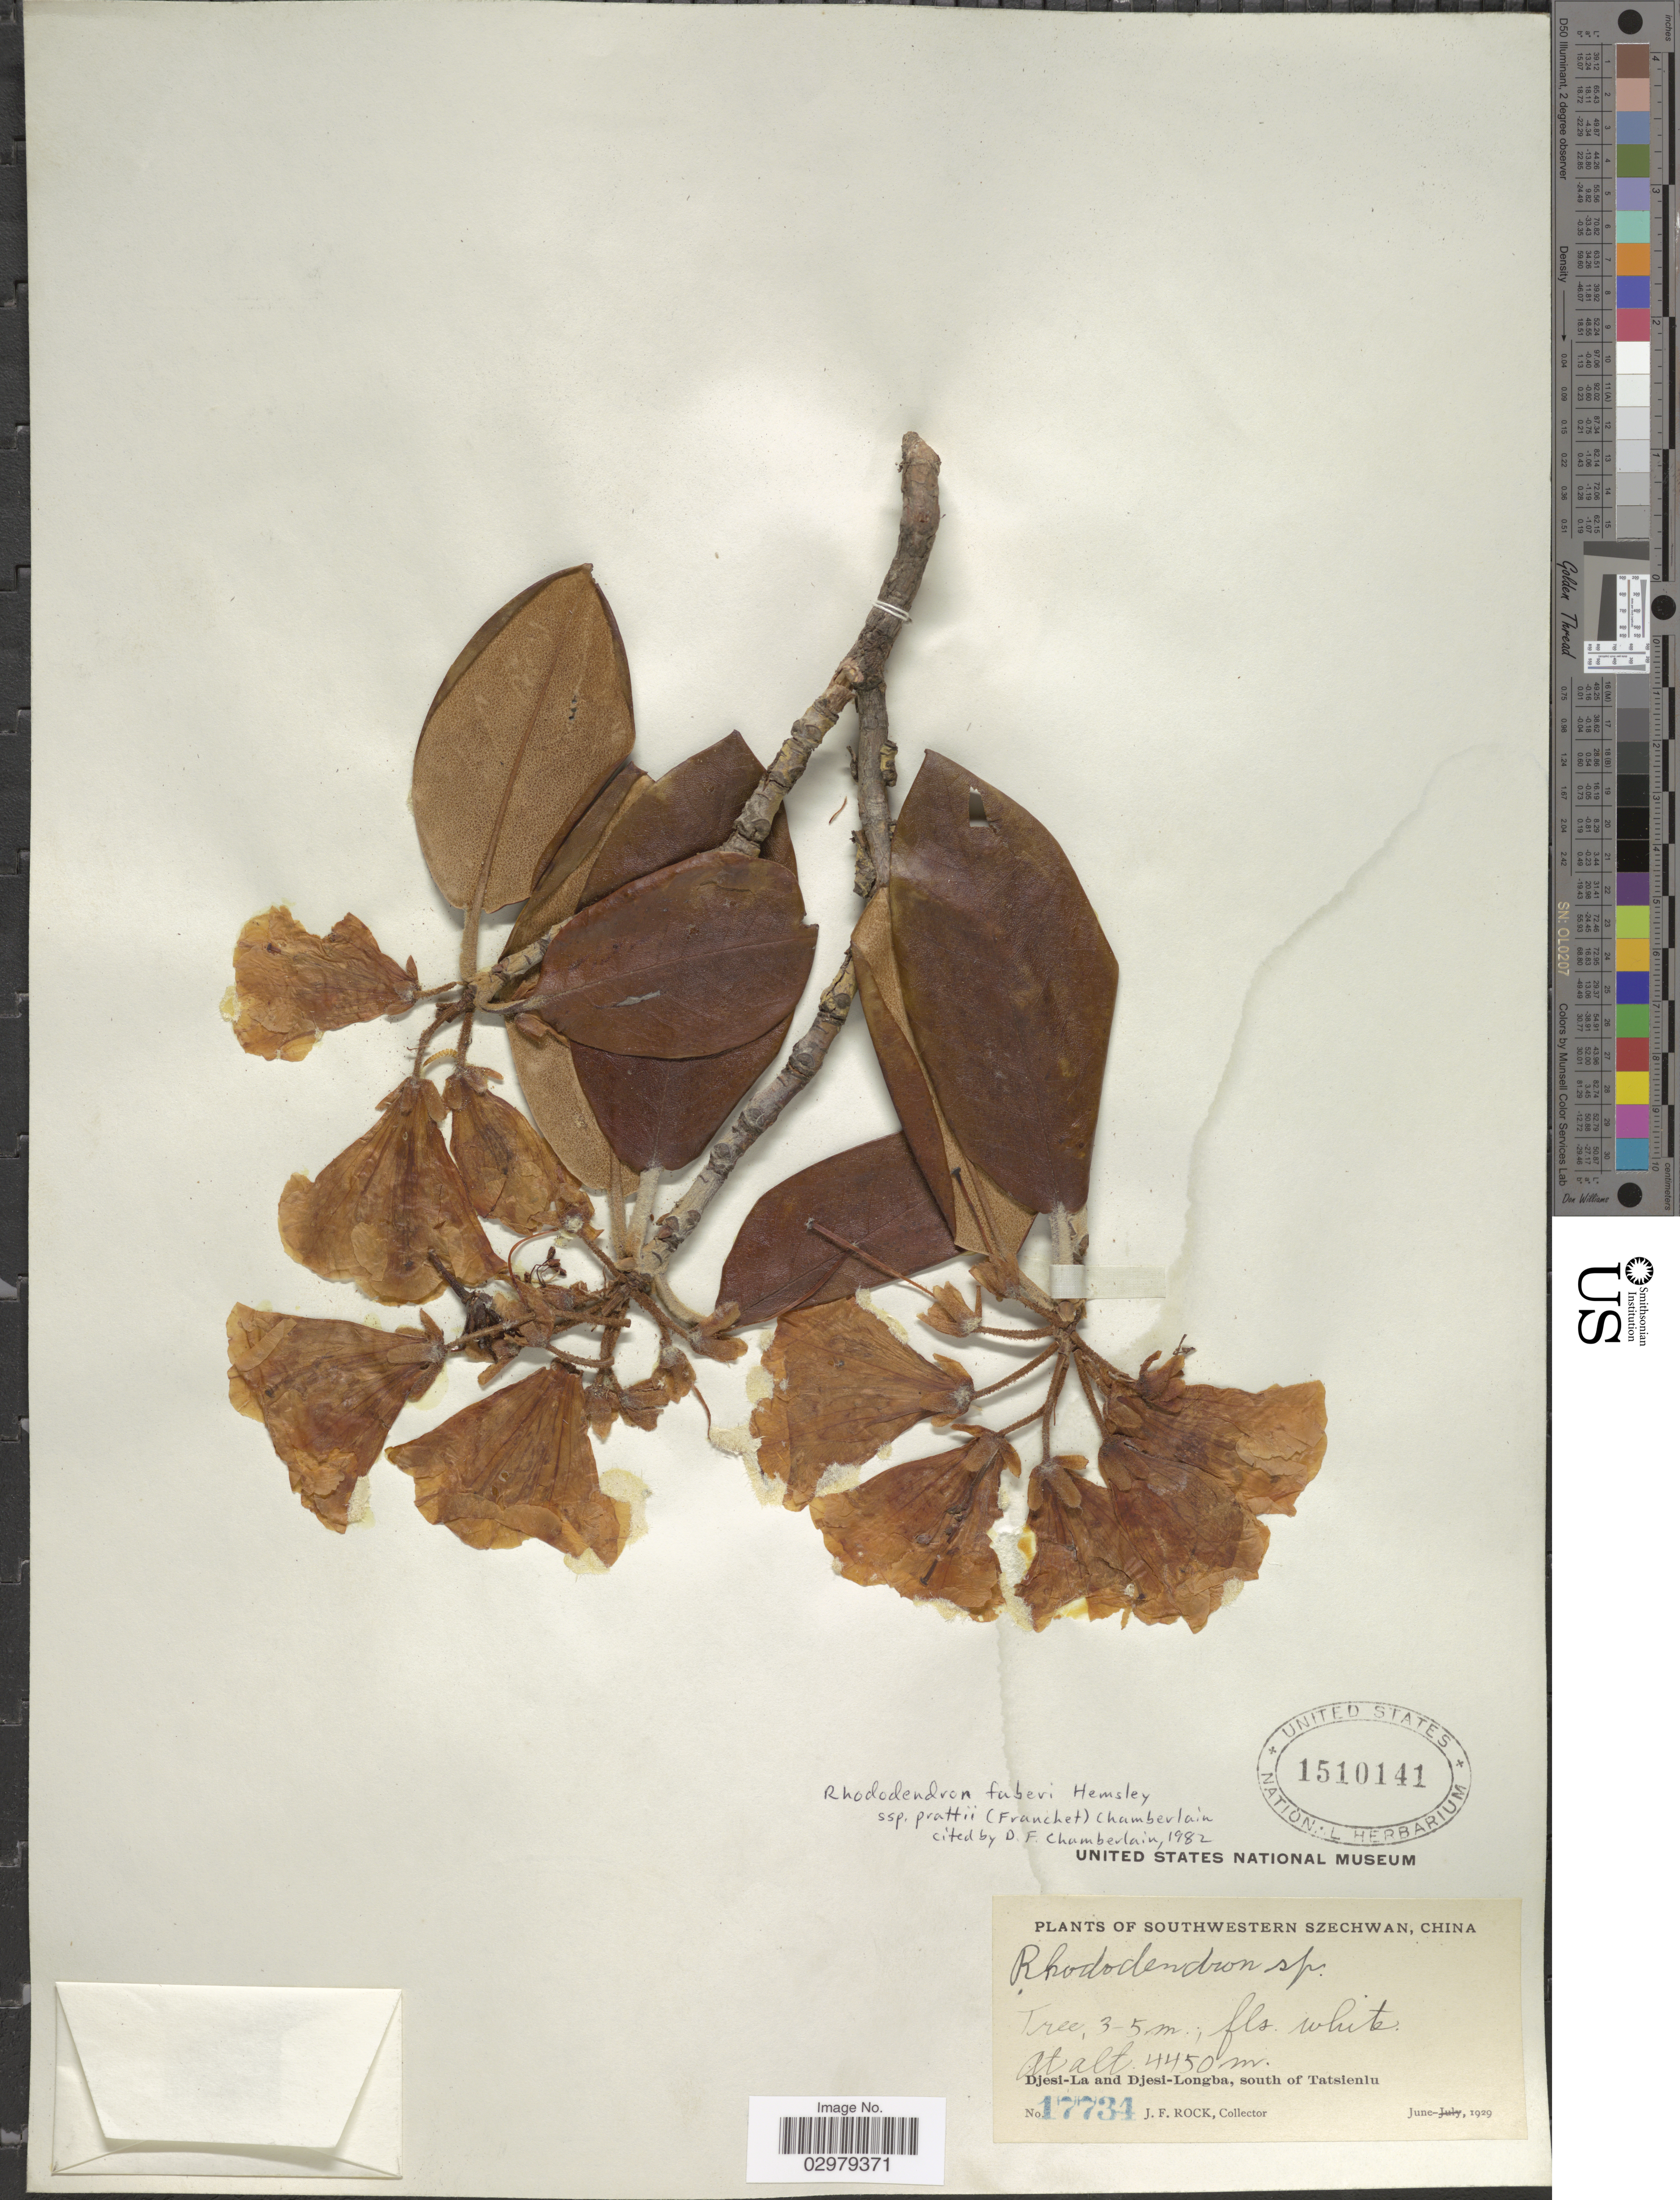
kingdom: Plantae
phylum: Tracheophyta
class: Magnoliopsida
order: Ericales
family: Ericaceae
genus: Rhododendron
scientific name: Rhododendron sp.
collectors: J. Rock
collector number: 17734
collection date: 1929-06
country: China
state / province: Sichuan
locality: Southwestern Szechwan. Djesi-La and Djesi-Longba, south of Tatsienlu.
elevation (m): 4450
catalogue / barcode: US 1510141